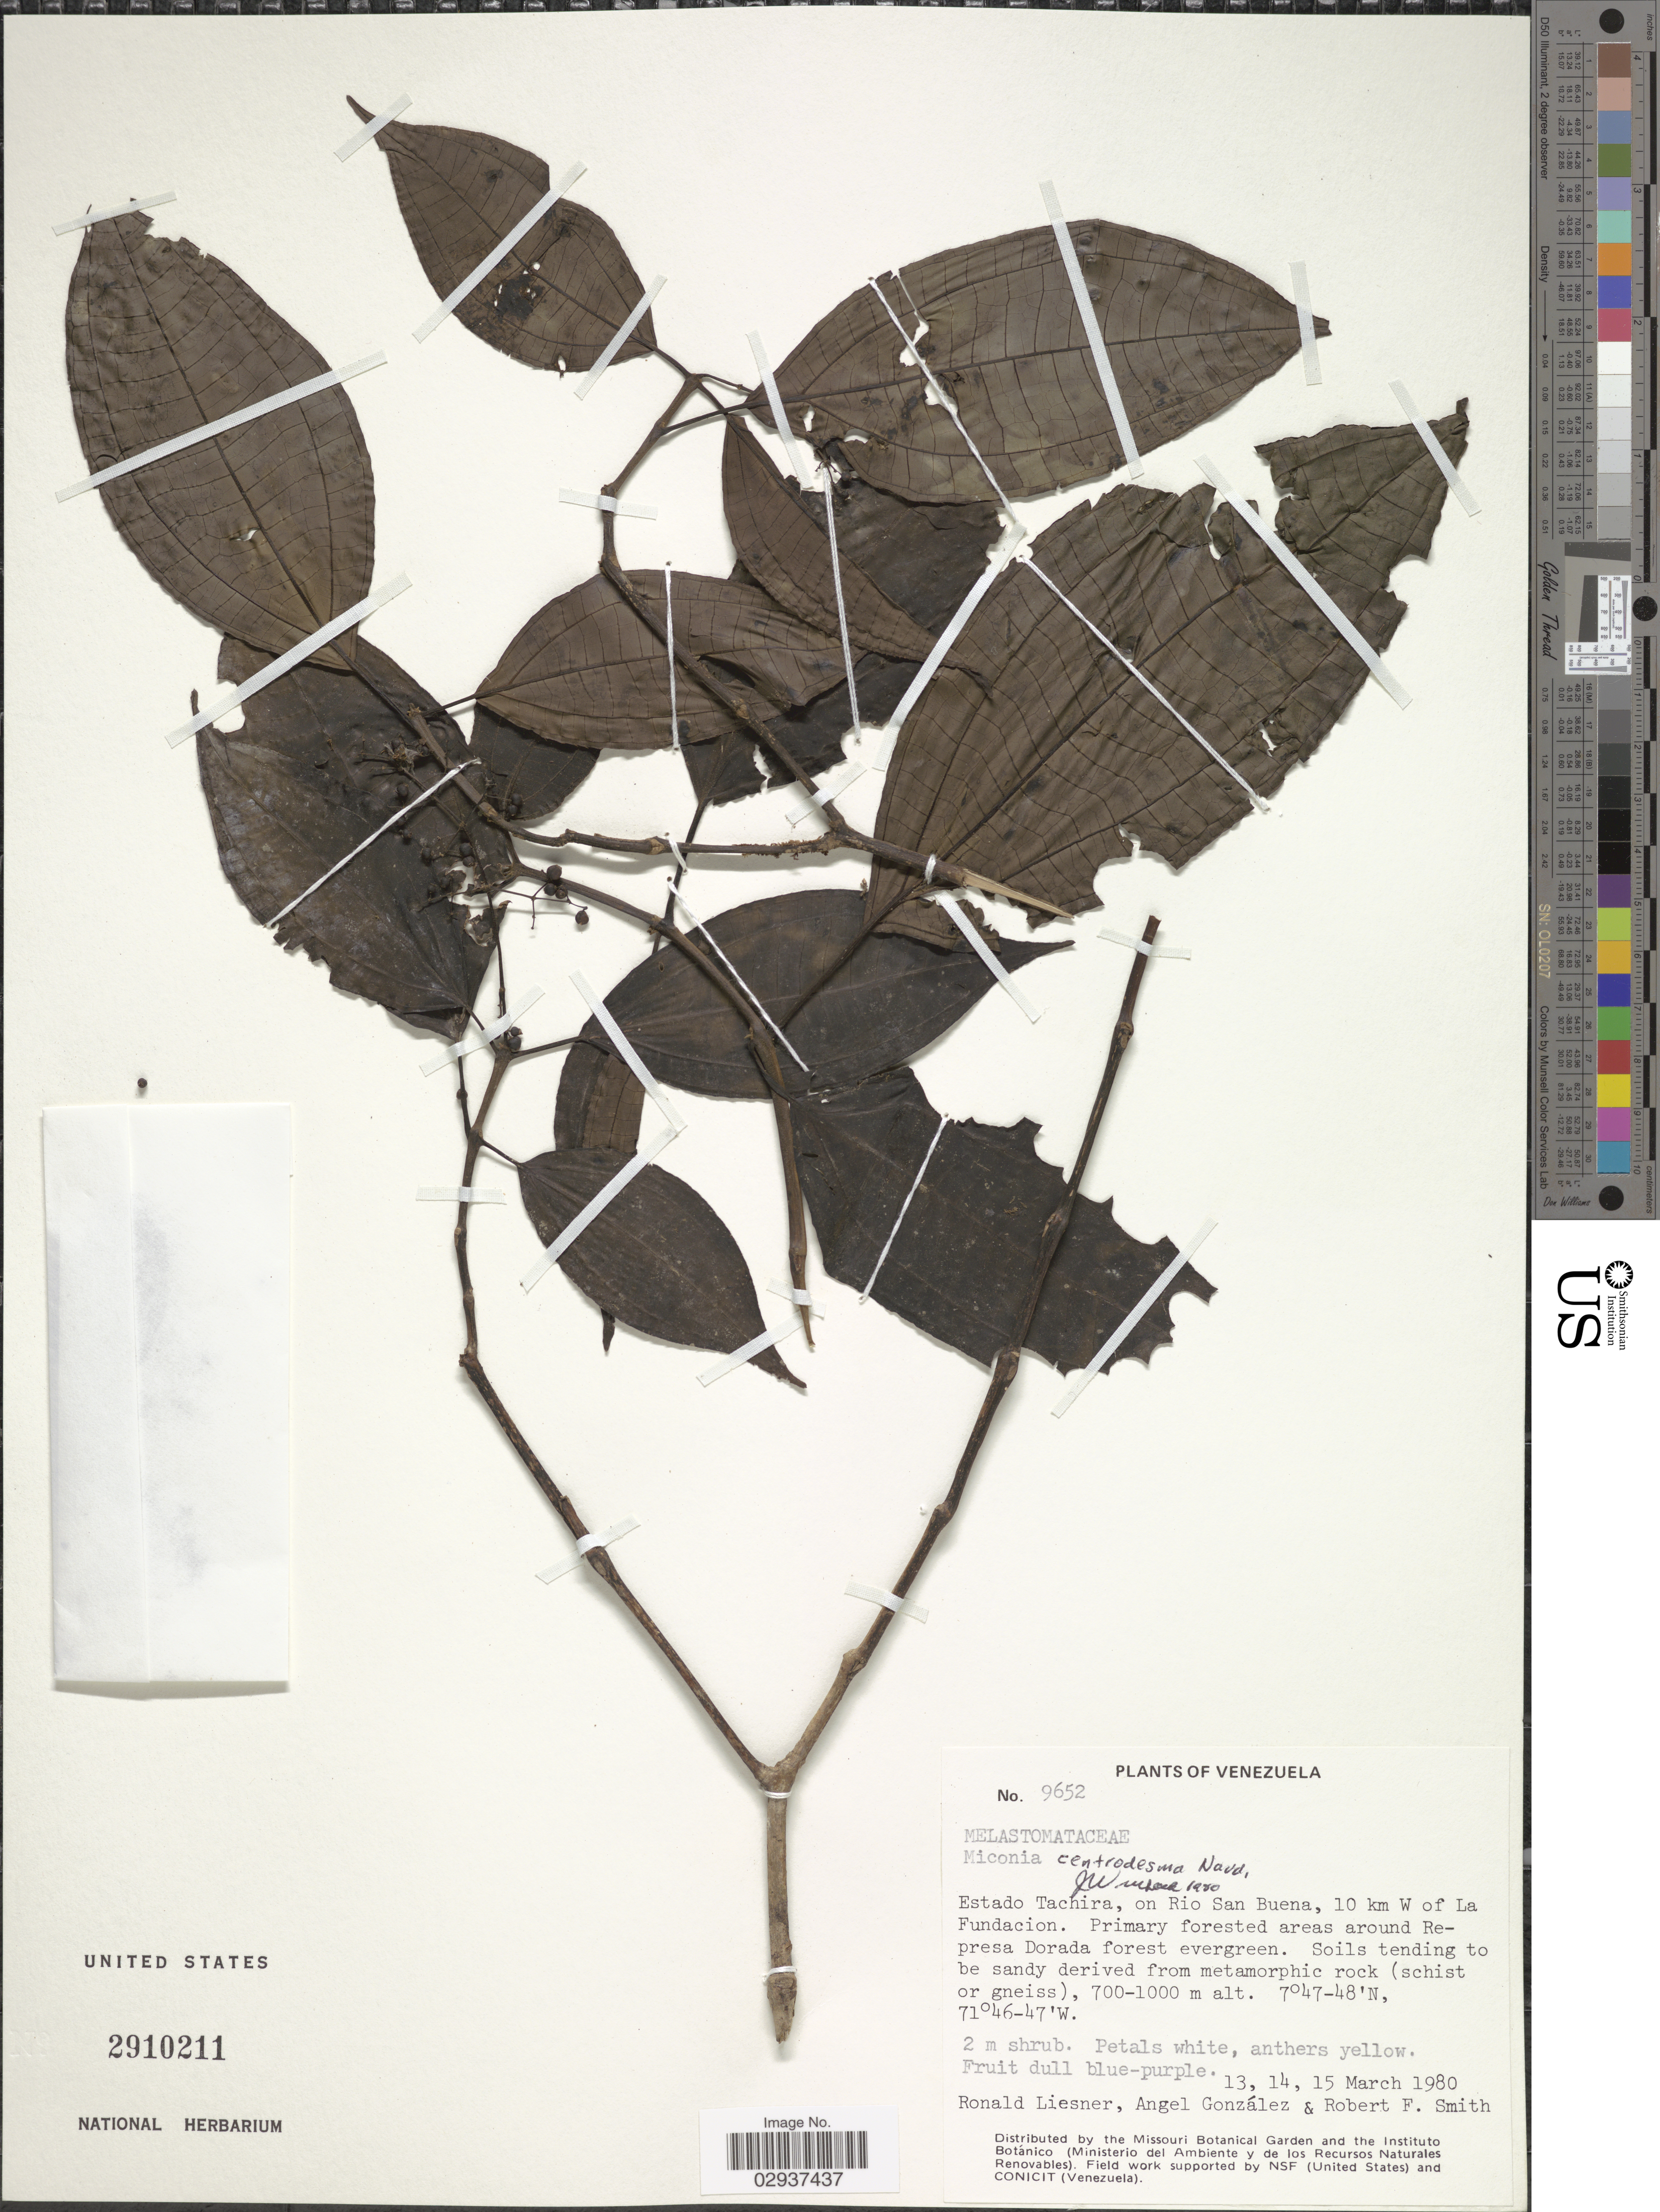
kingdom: Plantae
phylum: Tracheophyta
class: Magnoliopsida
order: Myrtales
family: Melastomataceae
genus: Miconia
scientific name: Miconia centrodesma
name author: Naudin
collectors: R. L. Liesner, A. C. González & R. F. Smith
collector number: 9652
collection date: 1980-03-13/1980-03-15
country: Venezuela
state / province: Tachira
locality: On Rio San Buena, 10 km W of La Fundacion.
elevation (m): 700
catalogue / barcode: US 2910211